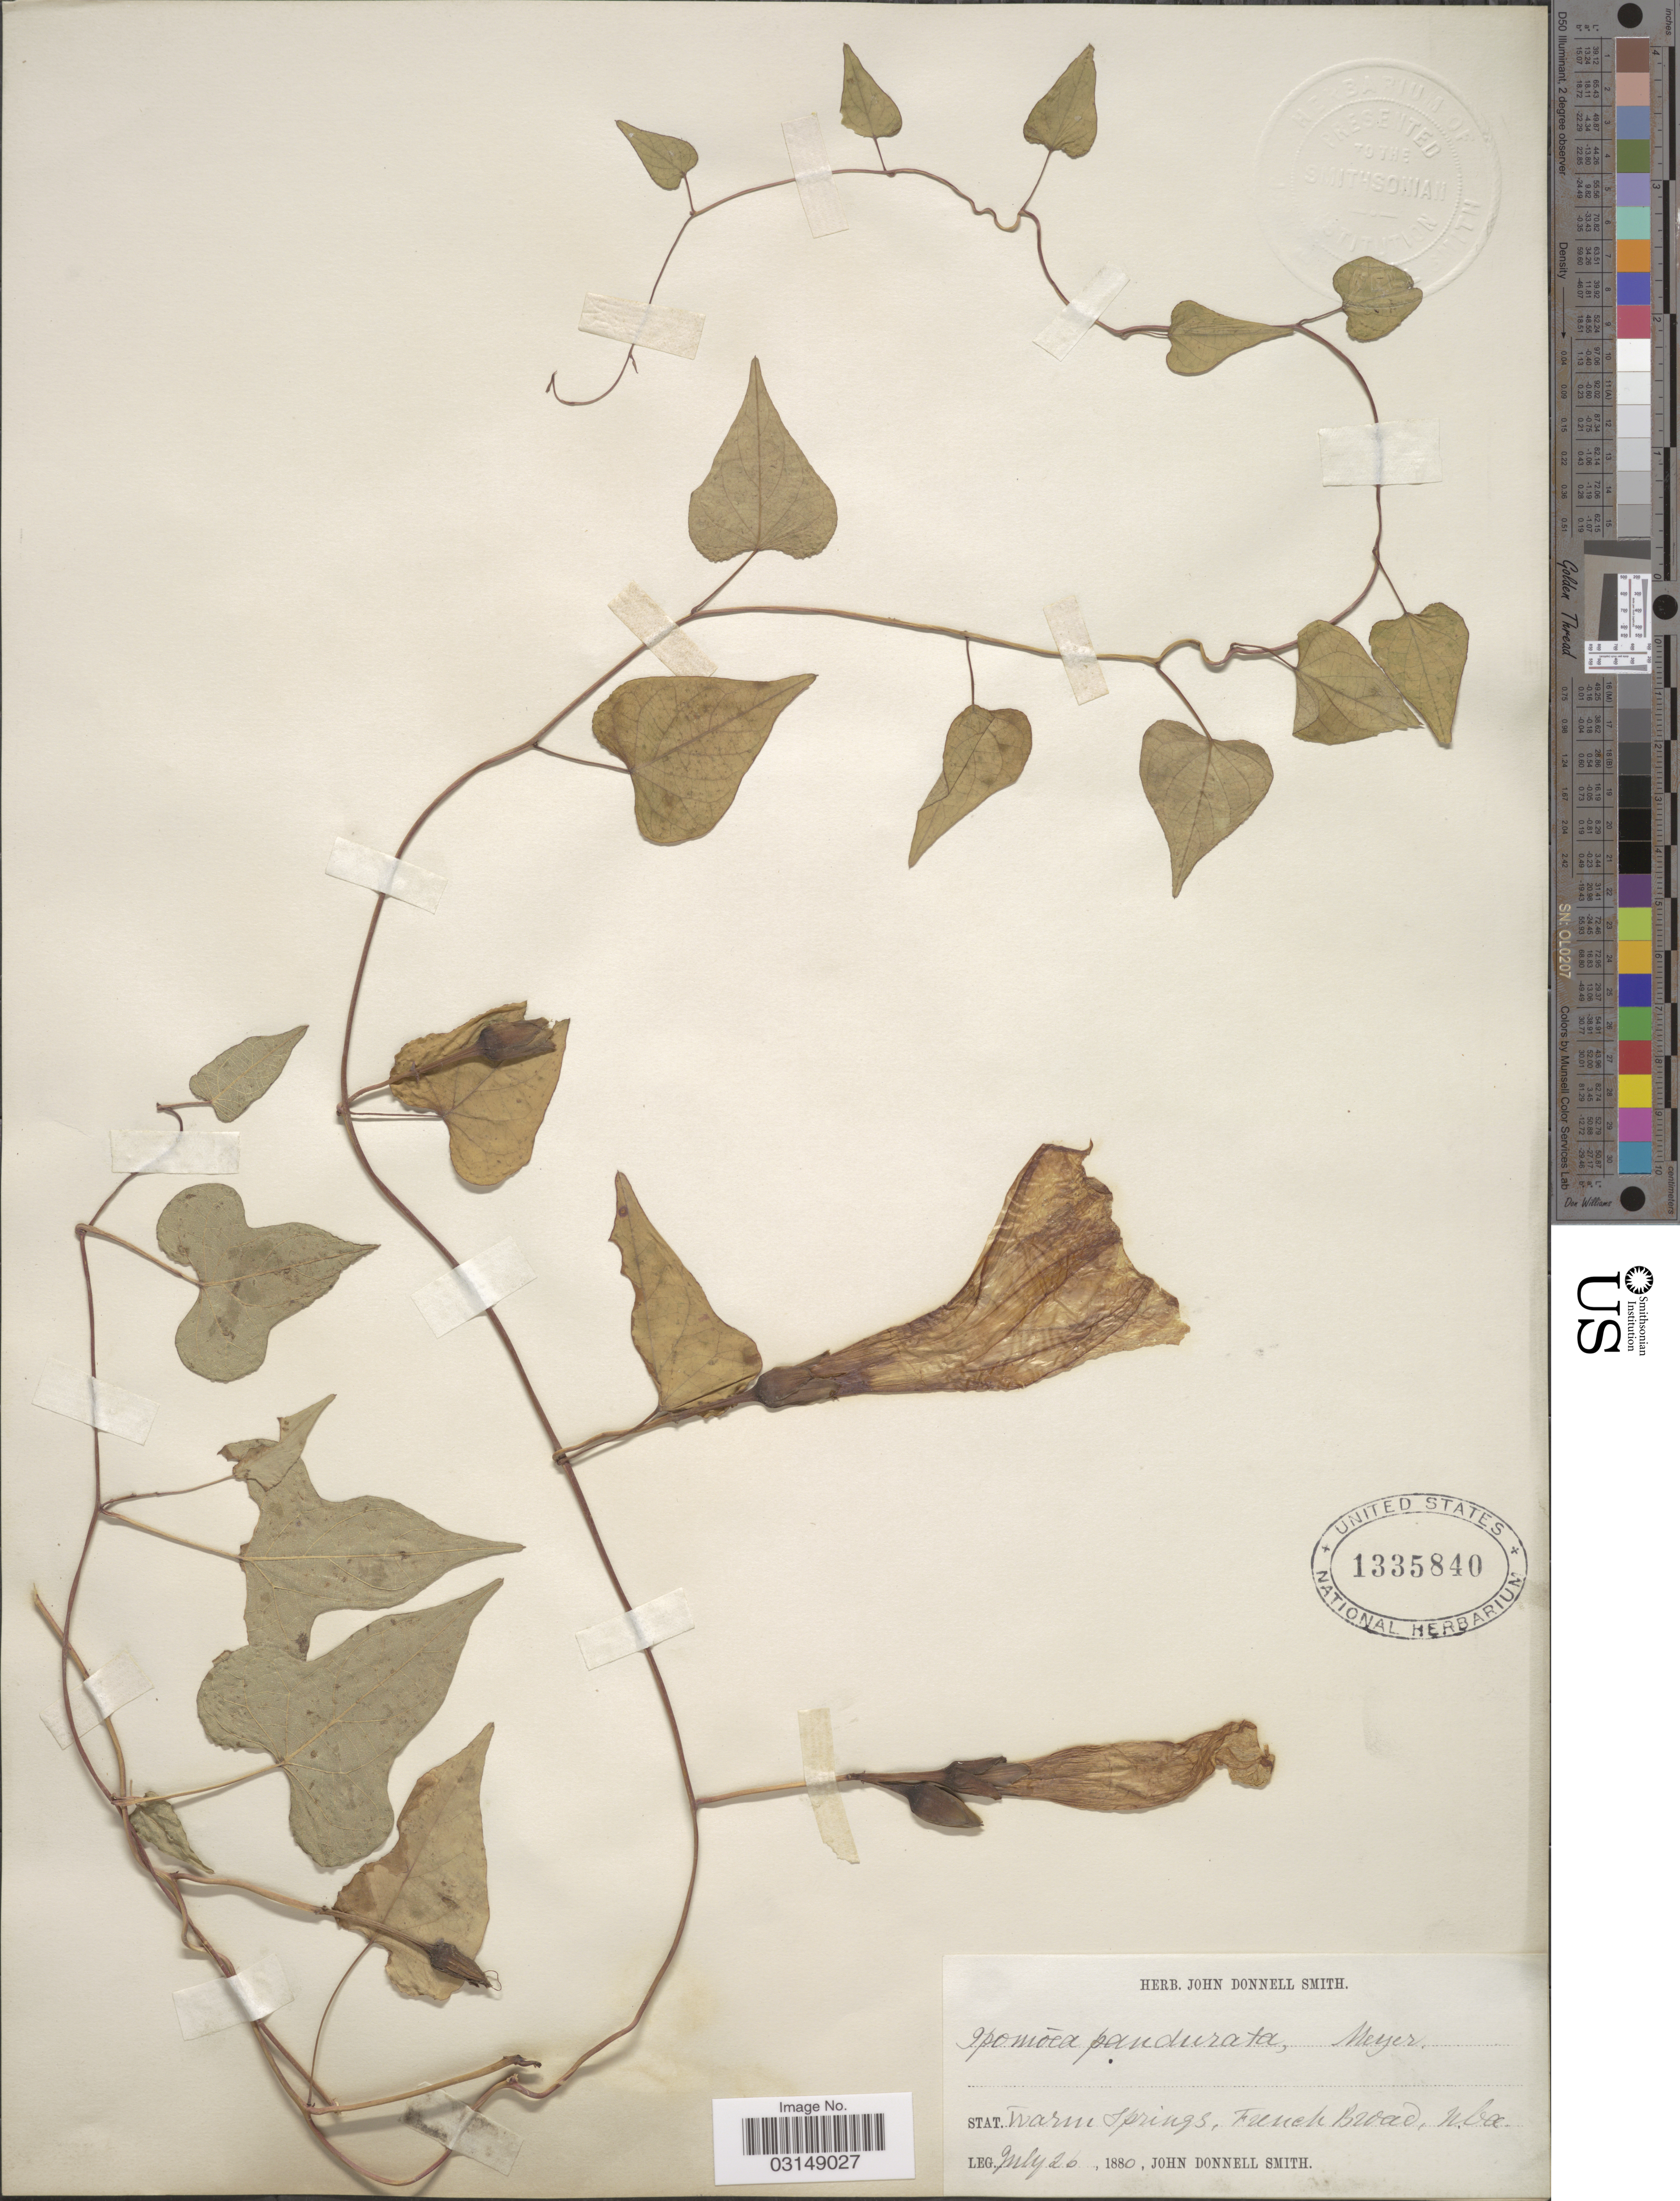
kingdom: Plantae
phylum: Tracheophyta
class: Magnoliopsida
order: Solanales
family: Convolvulaceae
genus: Ipomoea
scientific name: Ipomoea pandurata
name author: (L.) G. Mey.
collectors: J. Donnell Smith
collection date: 1880-07-20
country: United States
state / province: North Carolina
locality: Stat. Warm Springs, French Broad.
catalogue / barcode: US 1335840